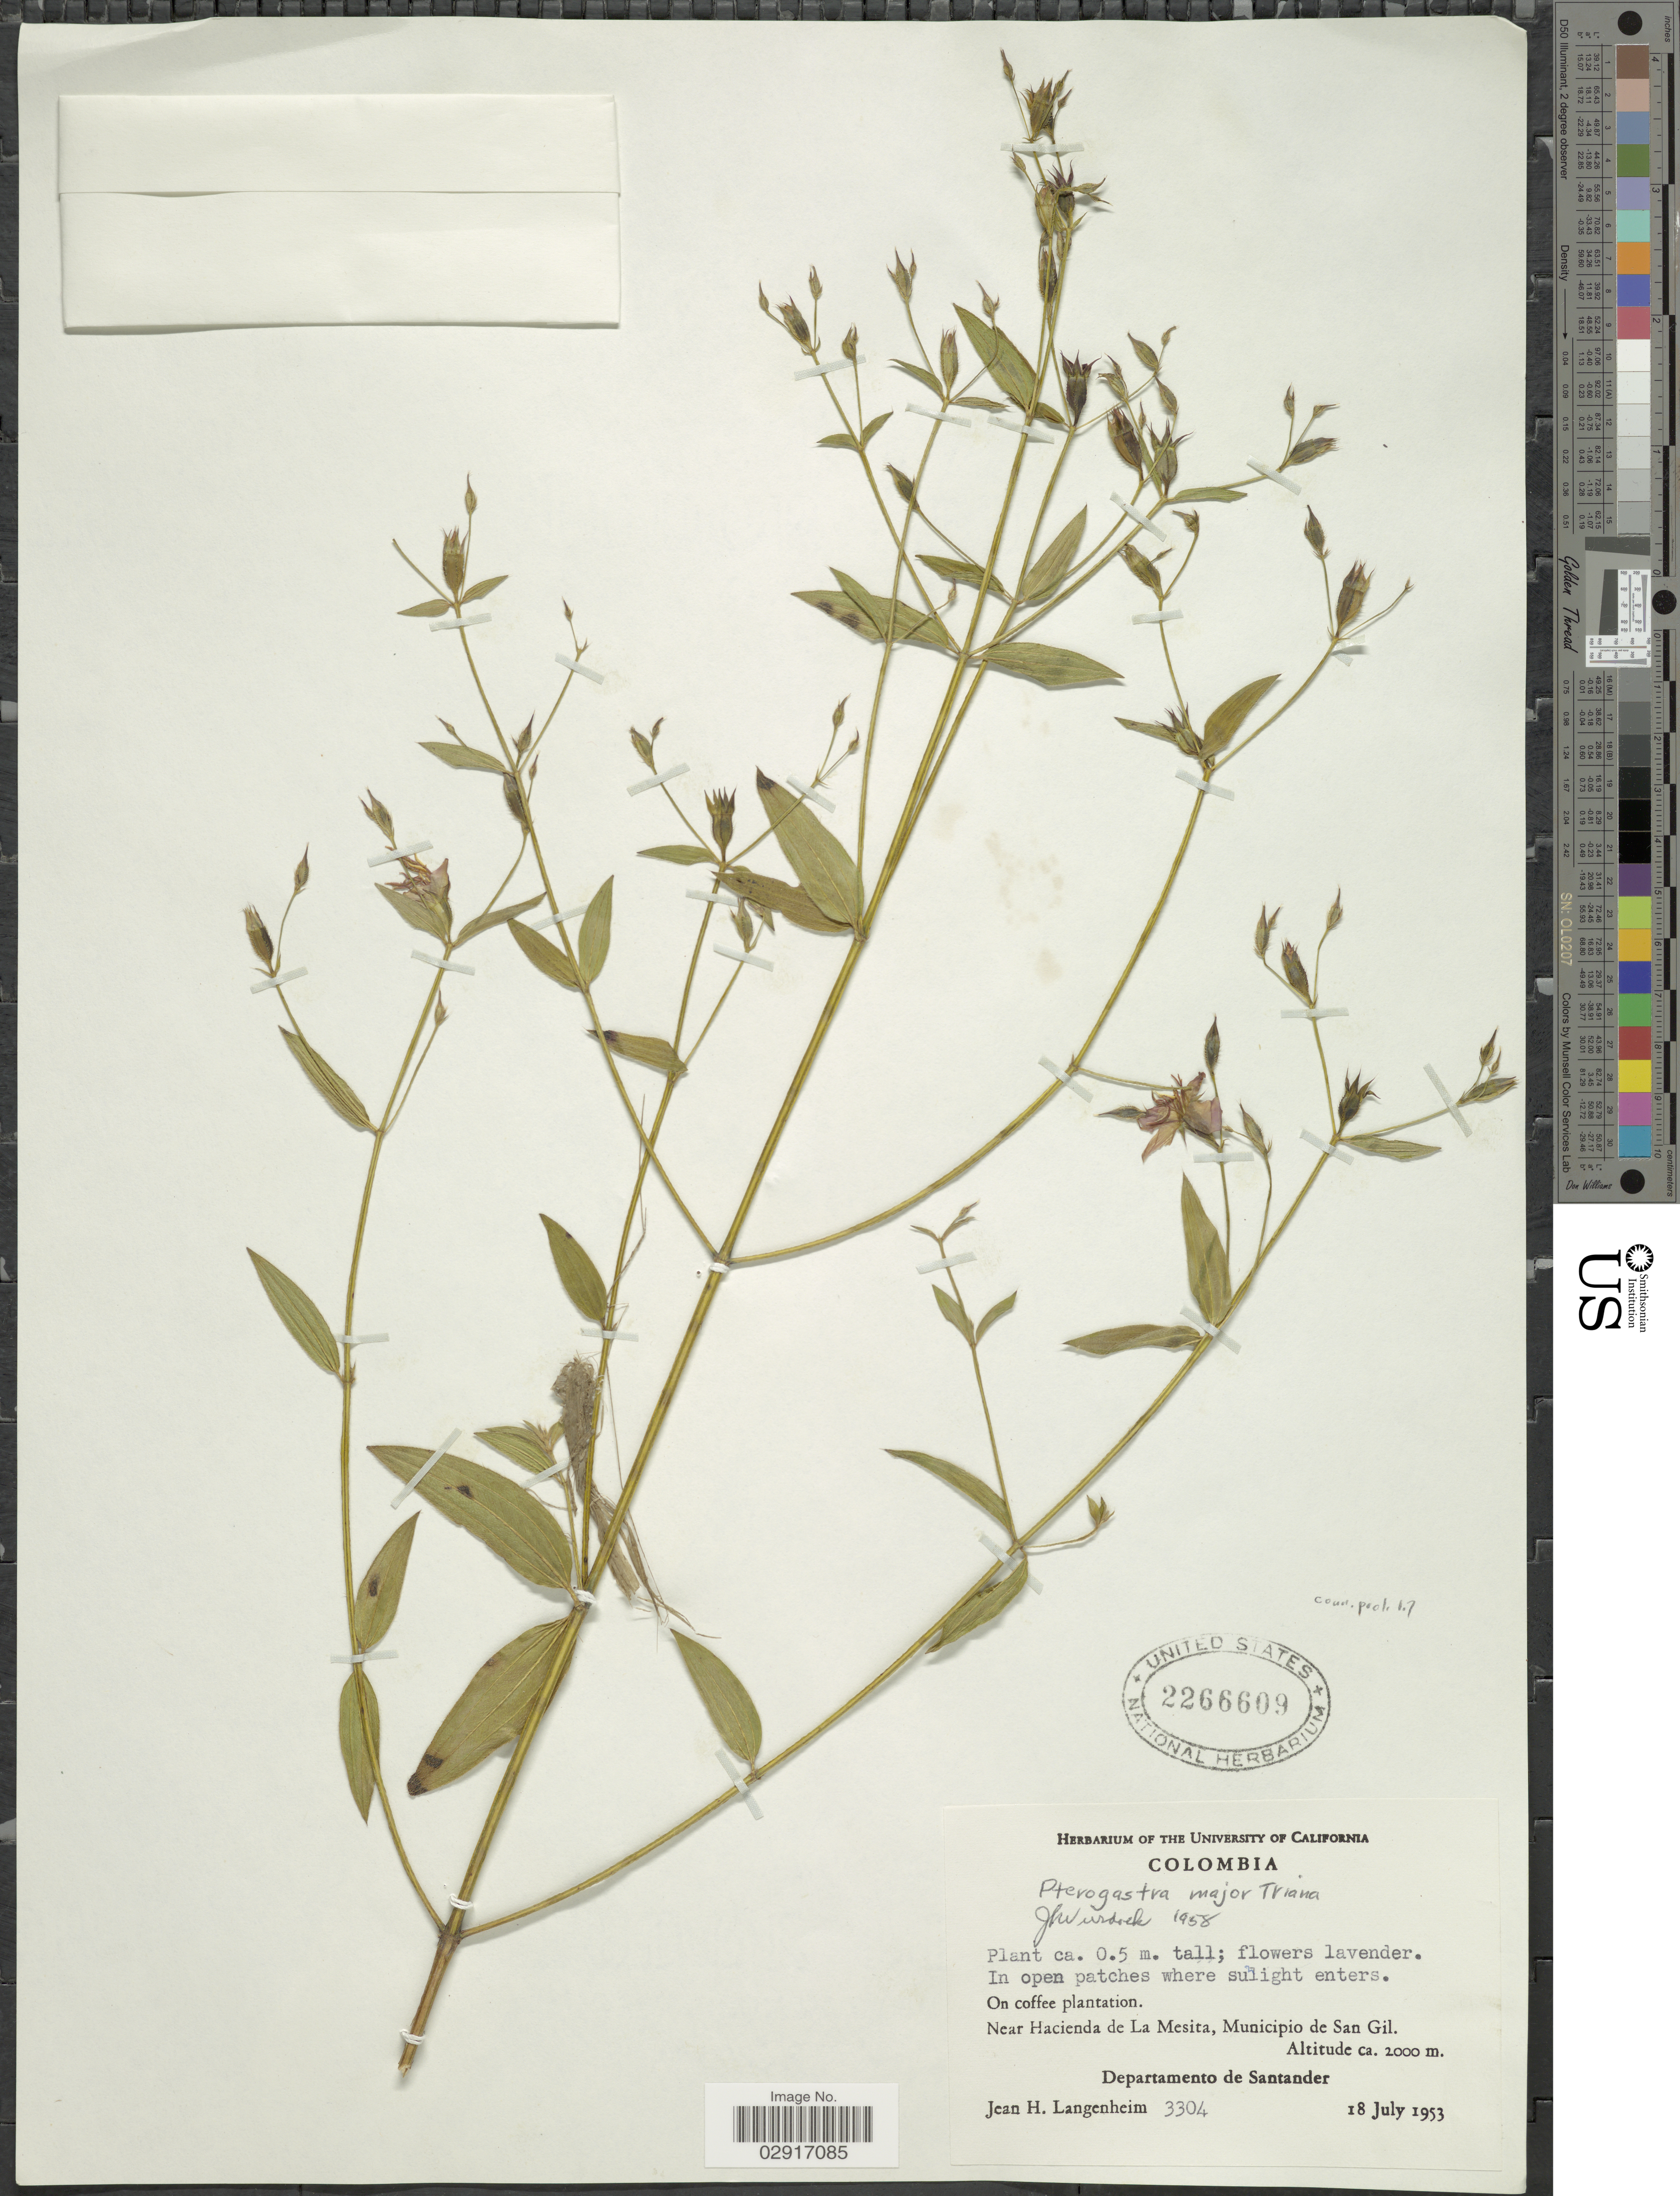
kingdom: Plantae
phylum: Tracheophyta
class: Magnoliopsida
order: Myrtales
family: Melastomataceae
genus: Pterogastra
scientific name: Pterogastra divaricata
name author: (Bonpl.) Naudin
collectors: J. H. Langenheim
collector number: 3304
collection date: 1953-07-18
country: Colombia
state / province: Santander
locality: Near Hacienda de La Mesita, Municipio de San Gil. Departamento de Santander.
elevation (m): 2000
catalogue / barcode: US 2266609